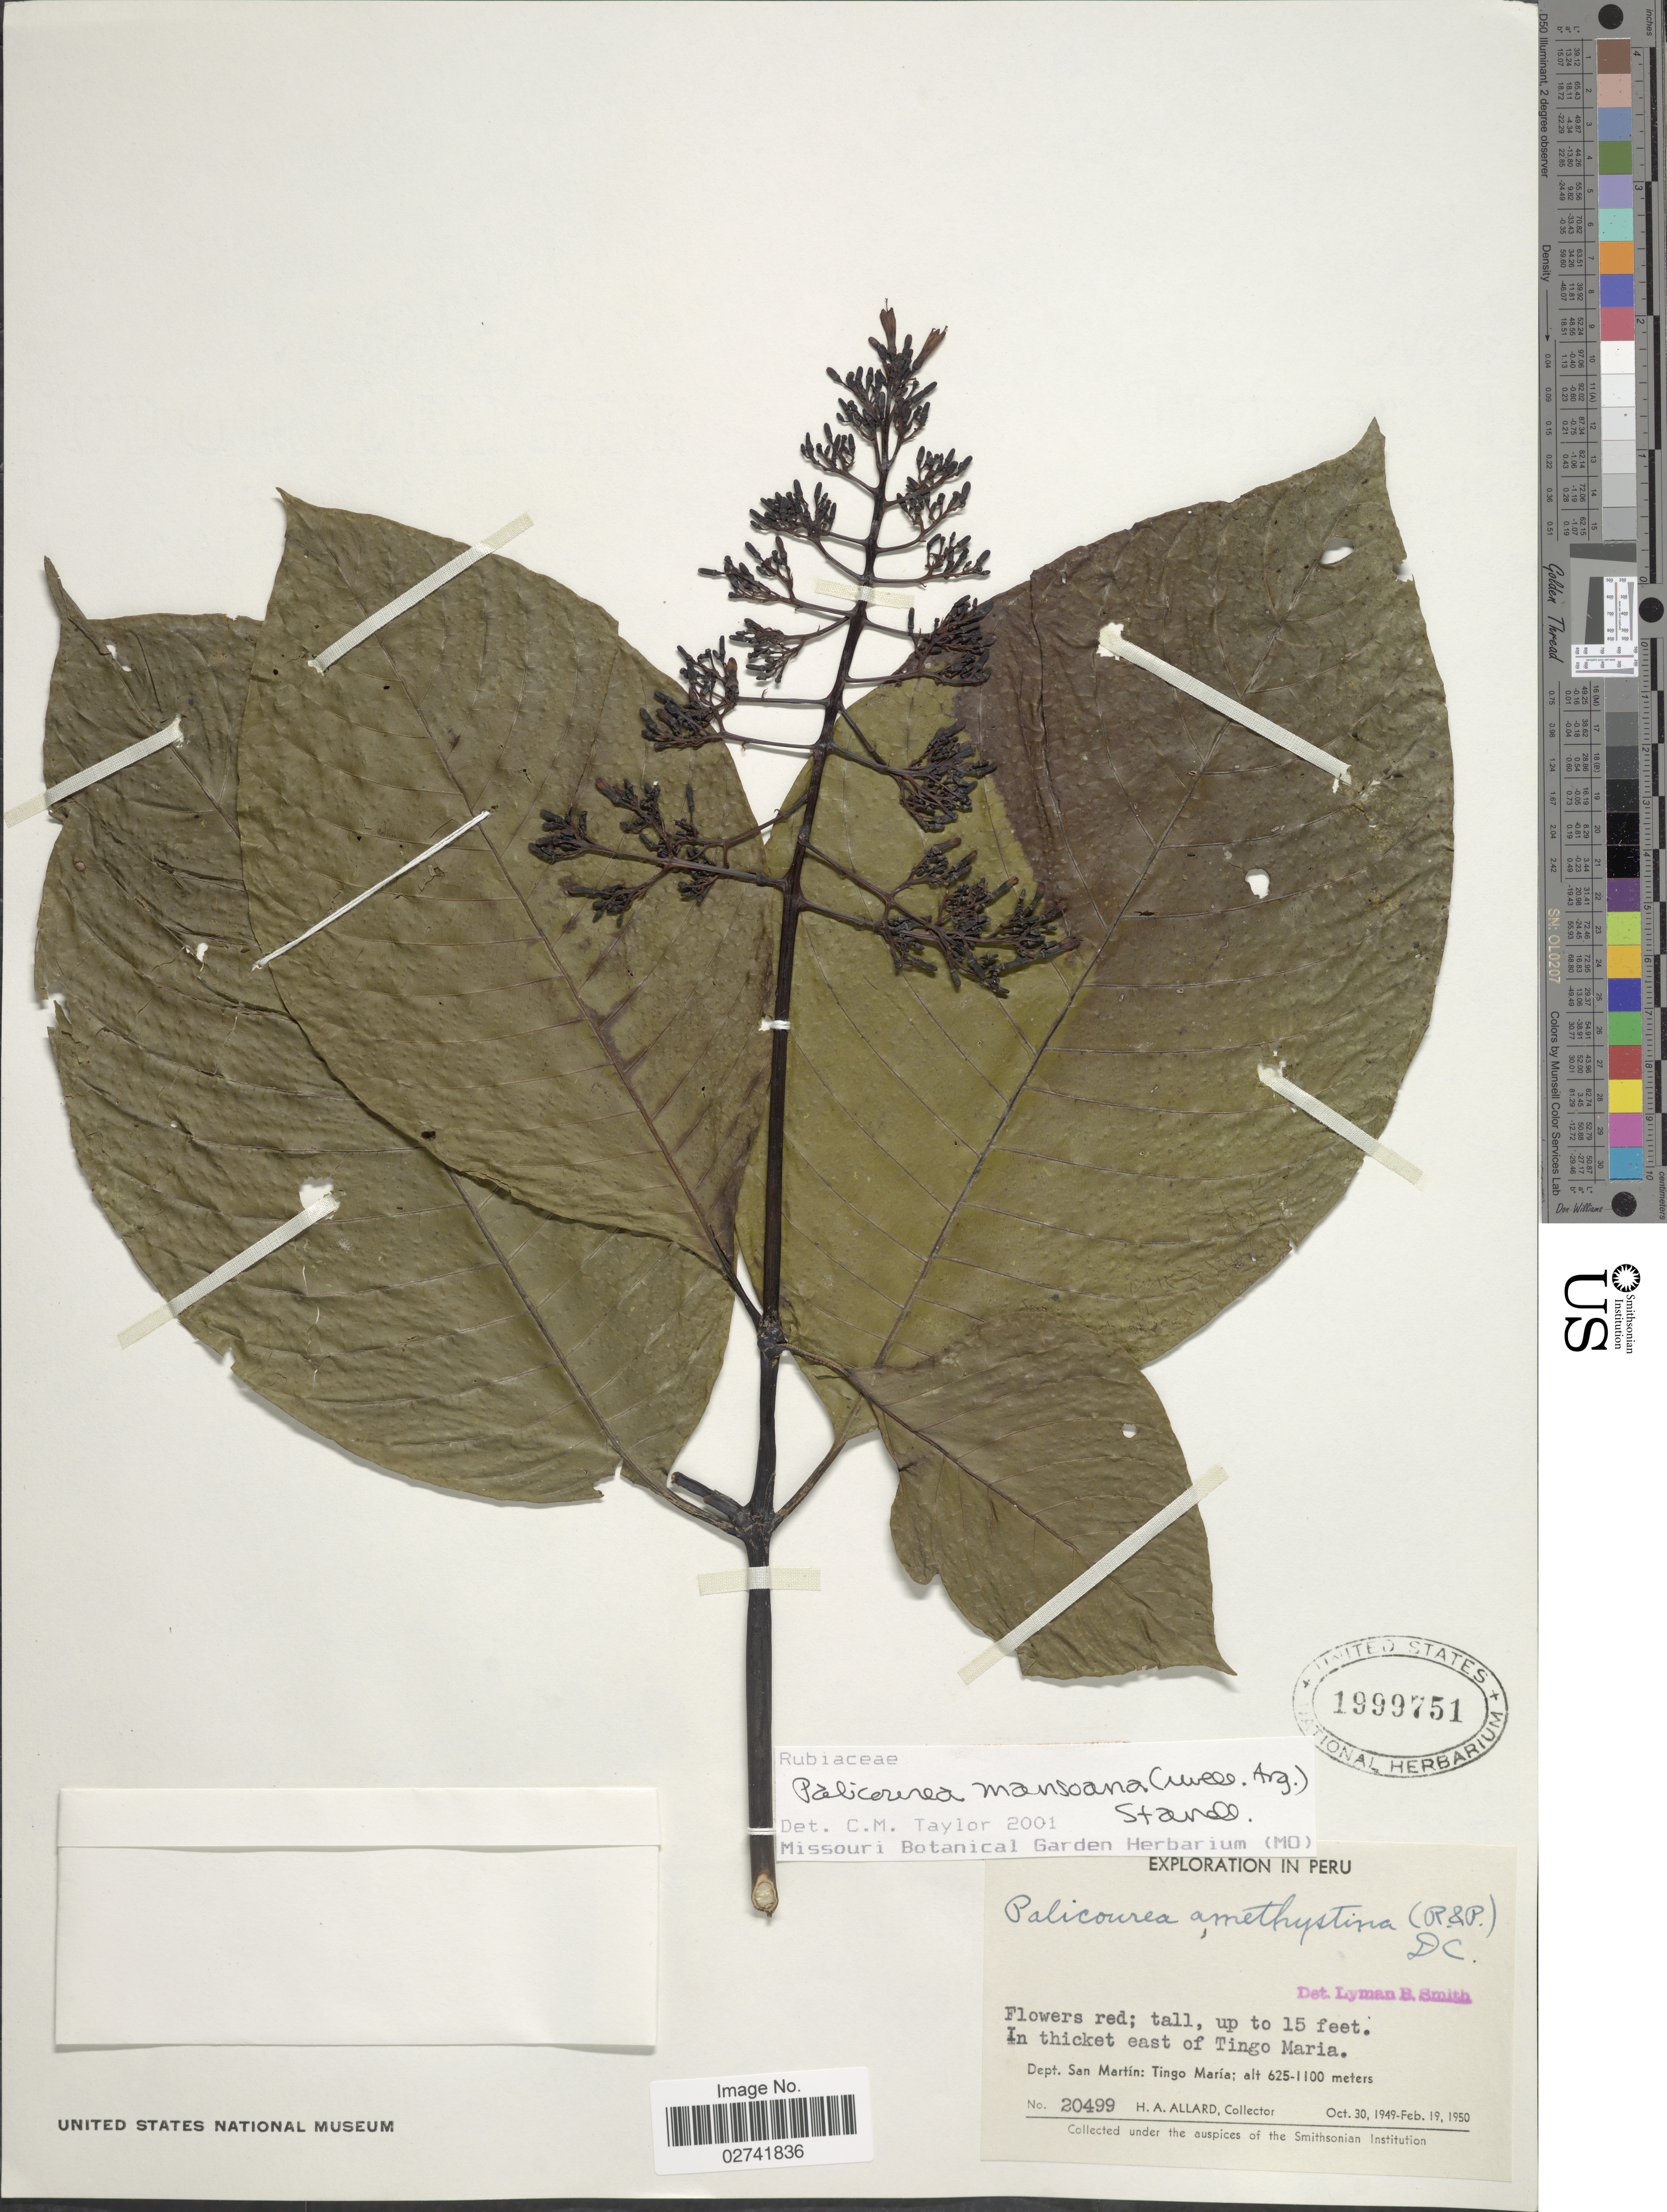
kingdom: Plantae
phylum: Tracheophyta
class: Magnoliopsida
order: Gentianales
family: Rubiaceae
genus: Palicourea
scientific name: Palicourea mansoana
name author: (Müll. Arg.) Standl.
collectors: H. A. Allard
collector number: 20499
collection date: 1949-10-30/1950-02-19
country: Peru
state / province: San Martín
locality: In thicket east of Tingo Maria. Dept. San Martin: Tingo Maria.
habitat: in thicket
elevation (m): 625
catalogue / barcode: US 1999751